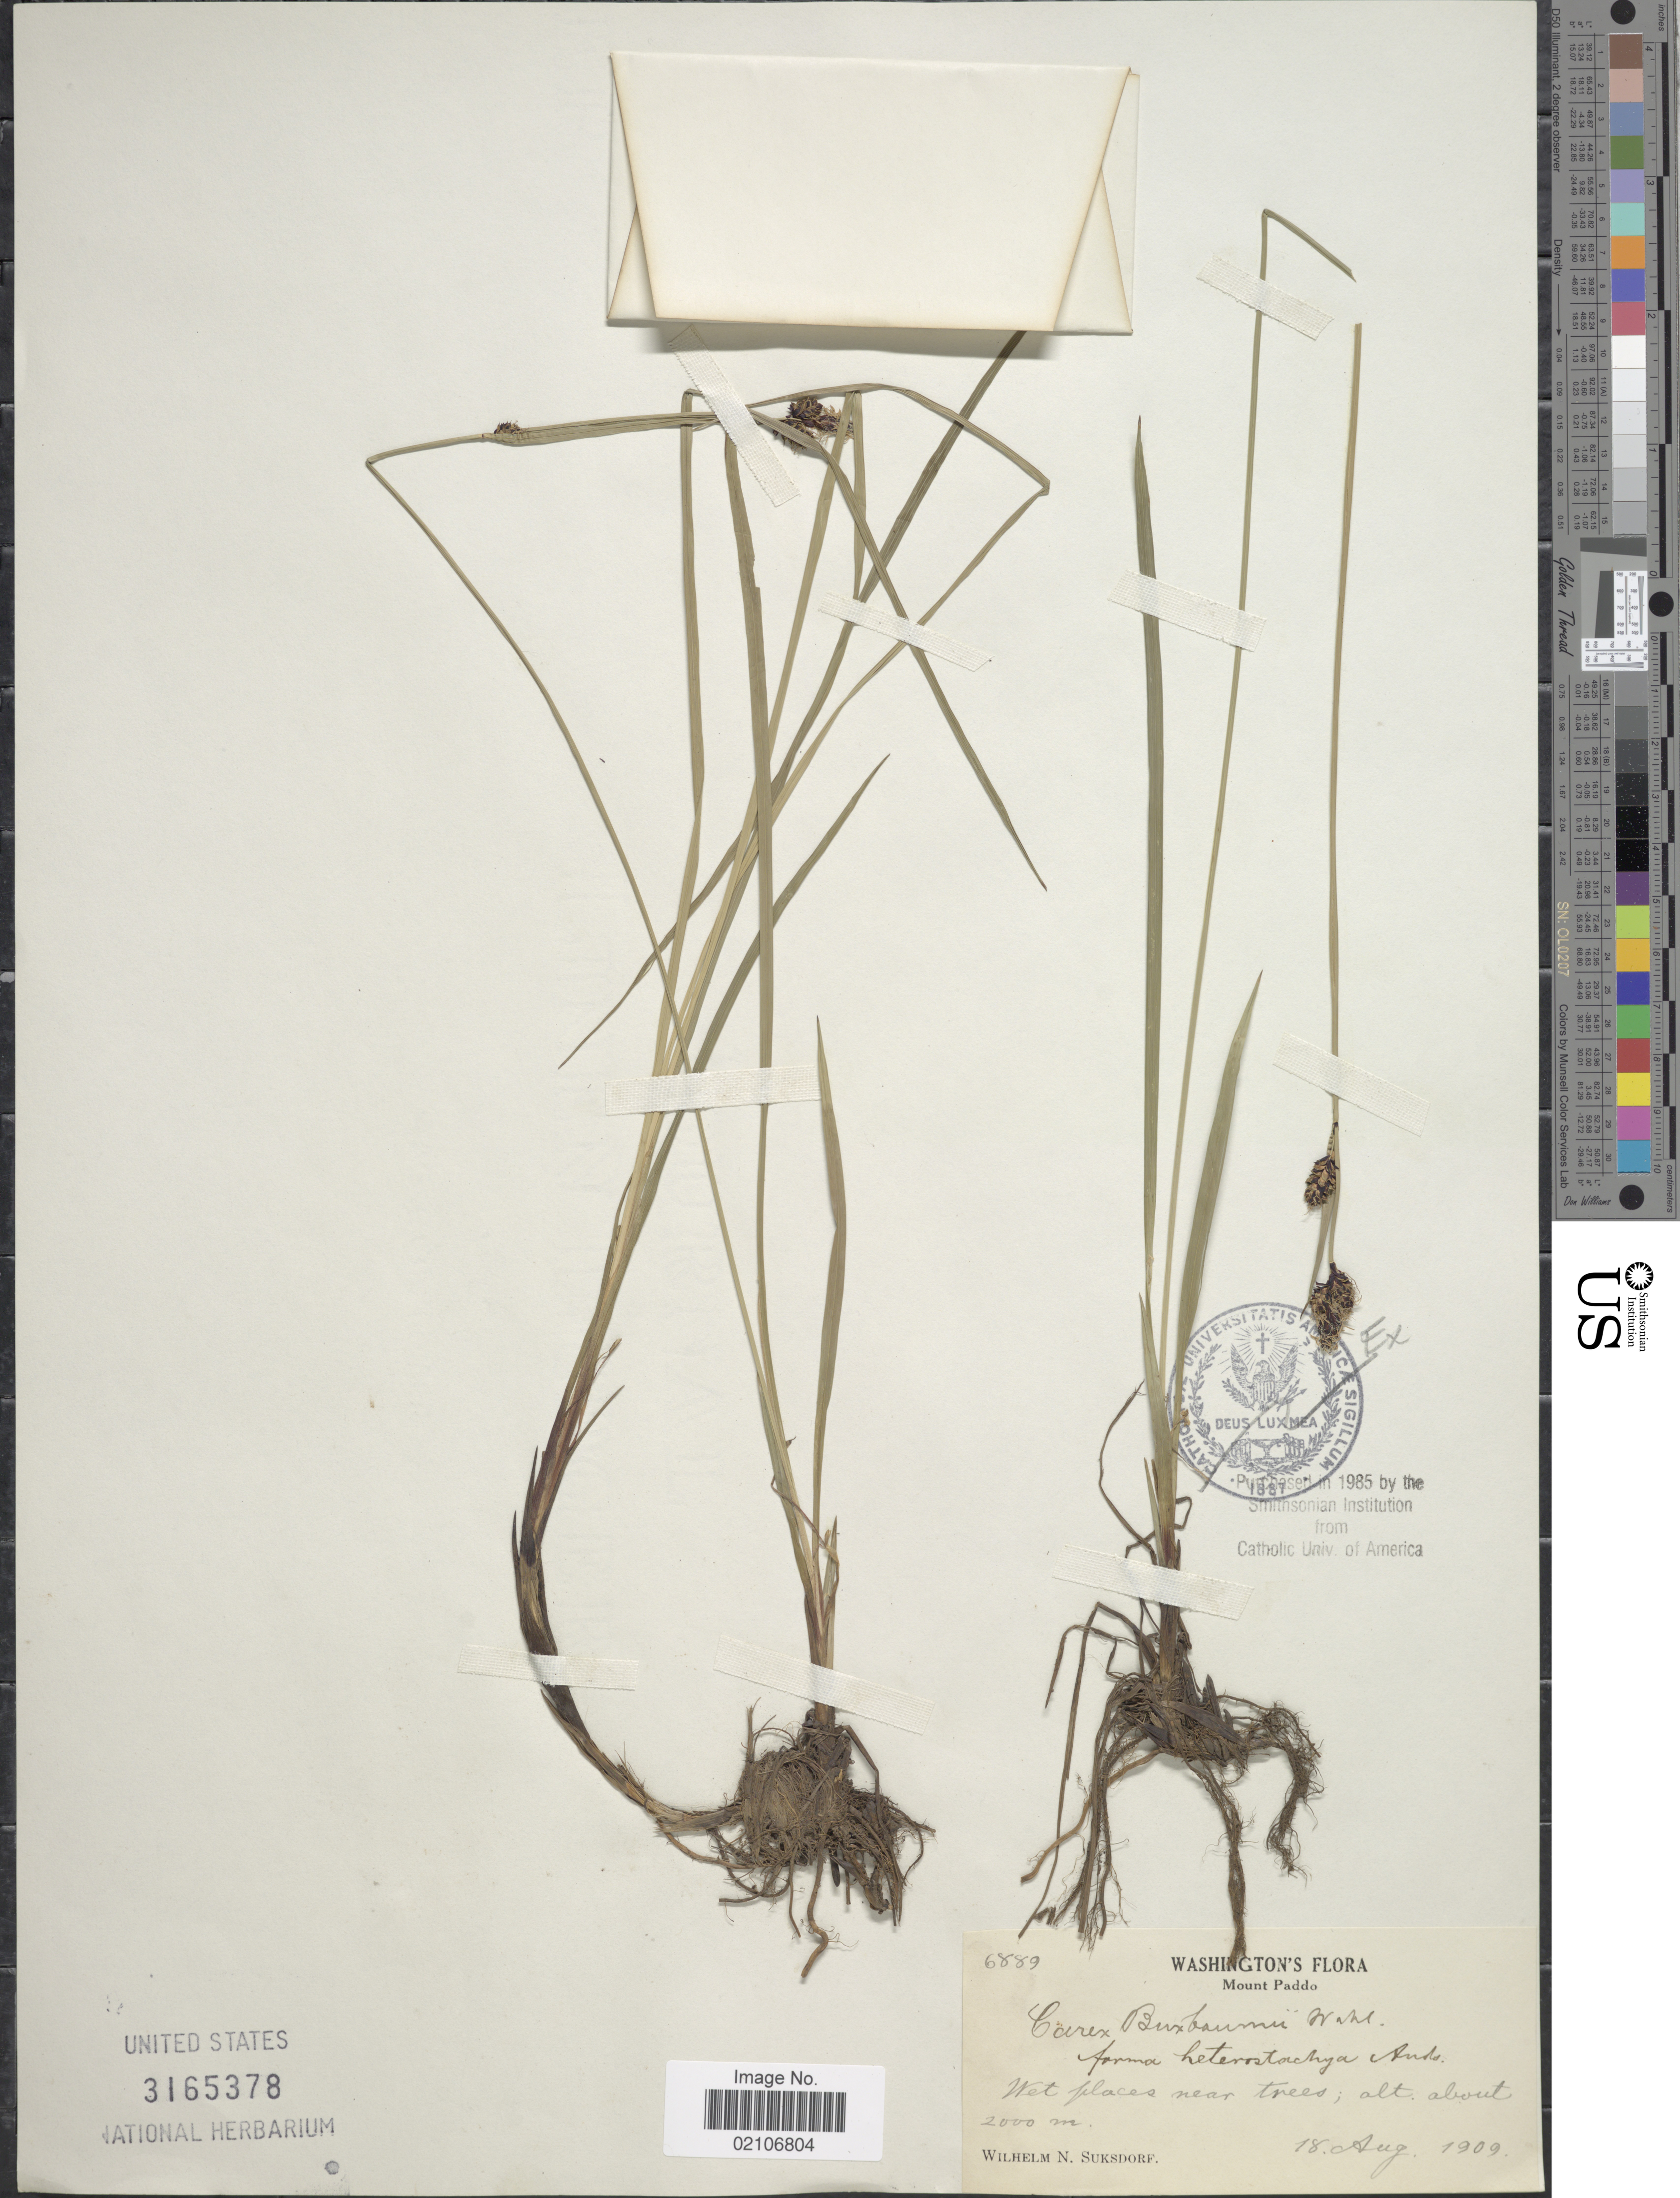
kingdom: Plantae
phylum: Tracheophyta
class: Liliopsida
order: Poales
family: Cyperaceae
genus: Carex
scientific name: Carex buxbaumii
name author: Wahlenb.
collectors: W. N. Suksdorf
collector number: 6889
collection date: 1909-08-18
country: United States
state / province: Washington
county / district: Skamania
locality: Mount Paddo. Wet places near trees.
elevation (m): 2000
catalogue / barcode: US 3165378